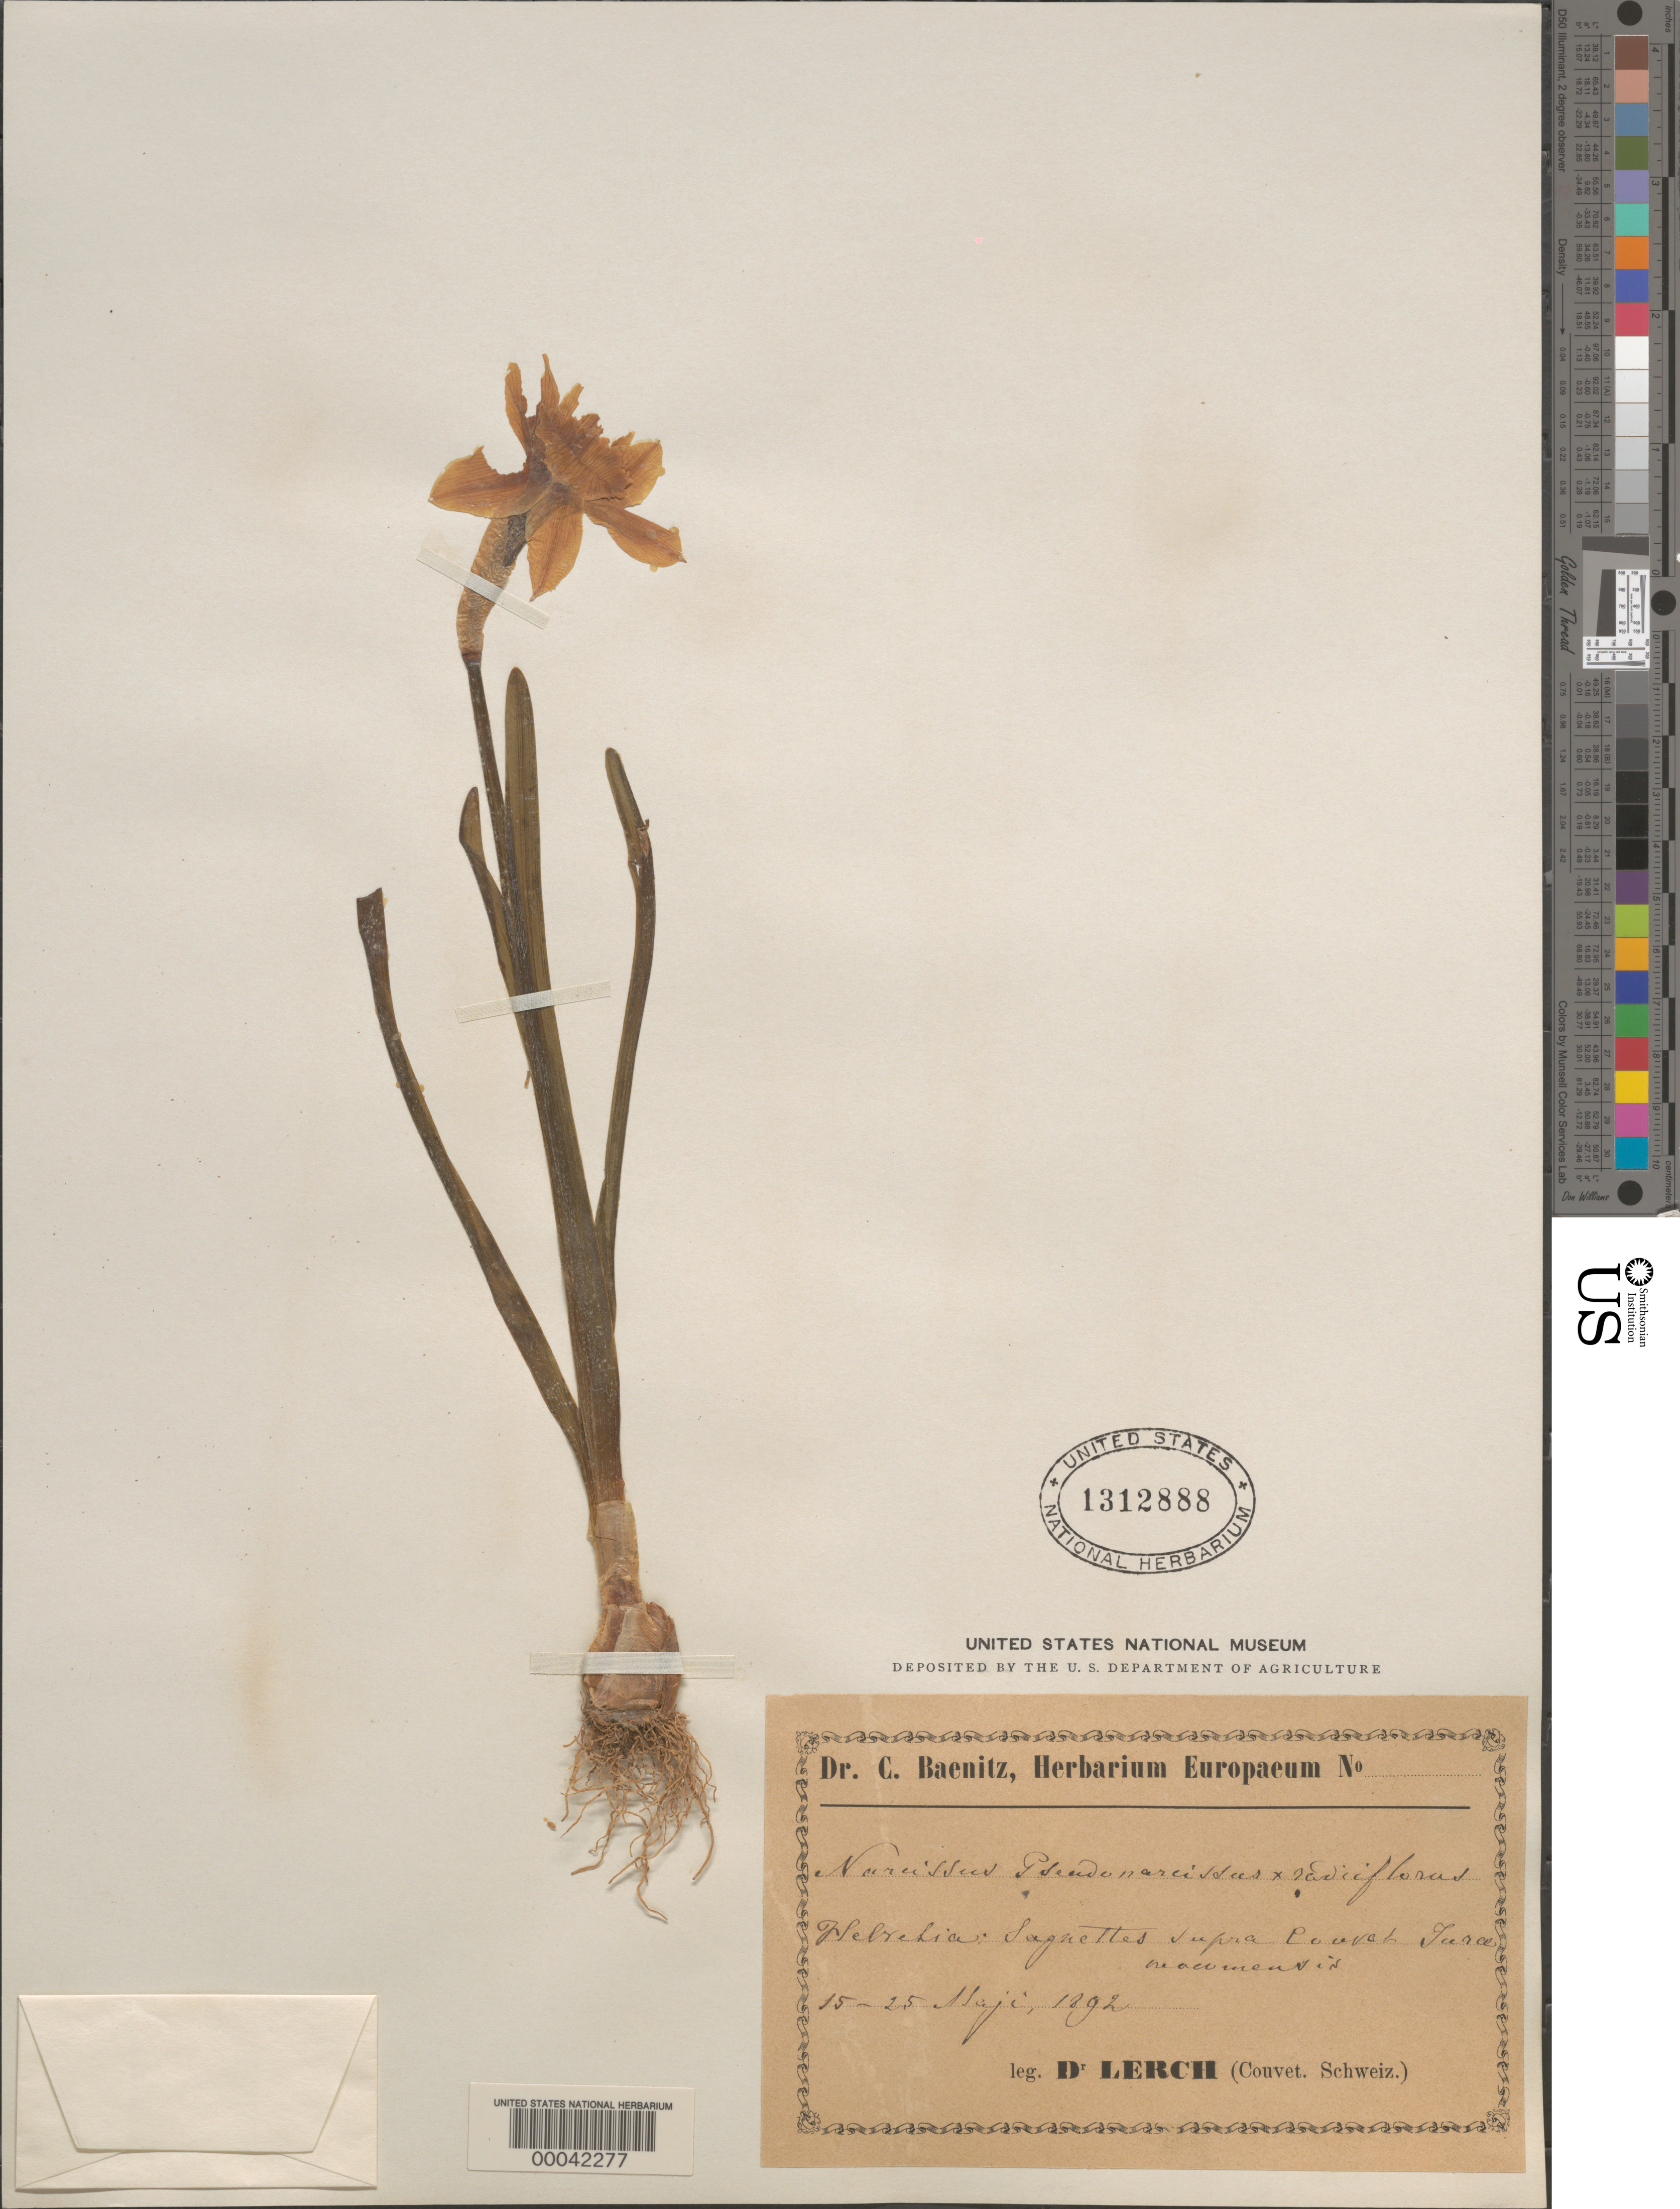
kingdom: Plantae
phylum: Tracheophyta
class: Liliopsida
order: Asparagales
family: Amaryllidaceae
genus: Narcissus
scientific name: Narcissus pseudonarcissus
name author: L.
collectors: D. Lerch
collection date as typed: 15 May 1892 to 25 May 1892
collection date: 1892-05-15/1892-05-25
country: Switzerland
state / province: Vaud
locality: Jura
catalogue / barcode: US 1312888